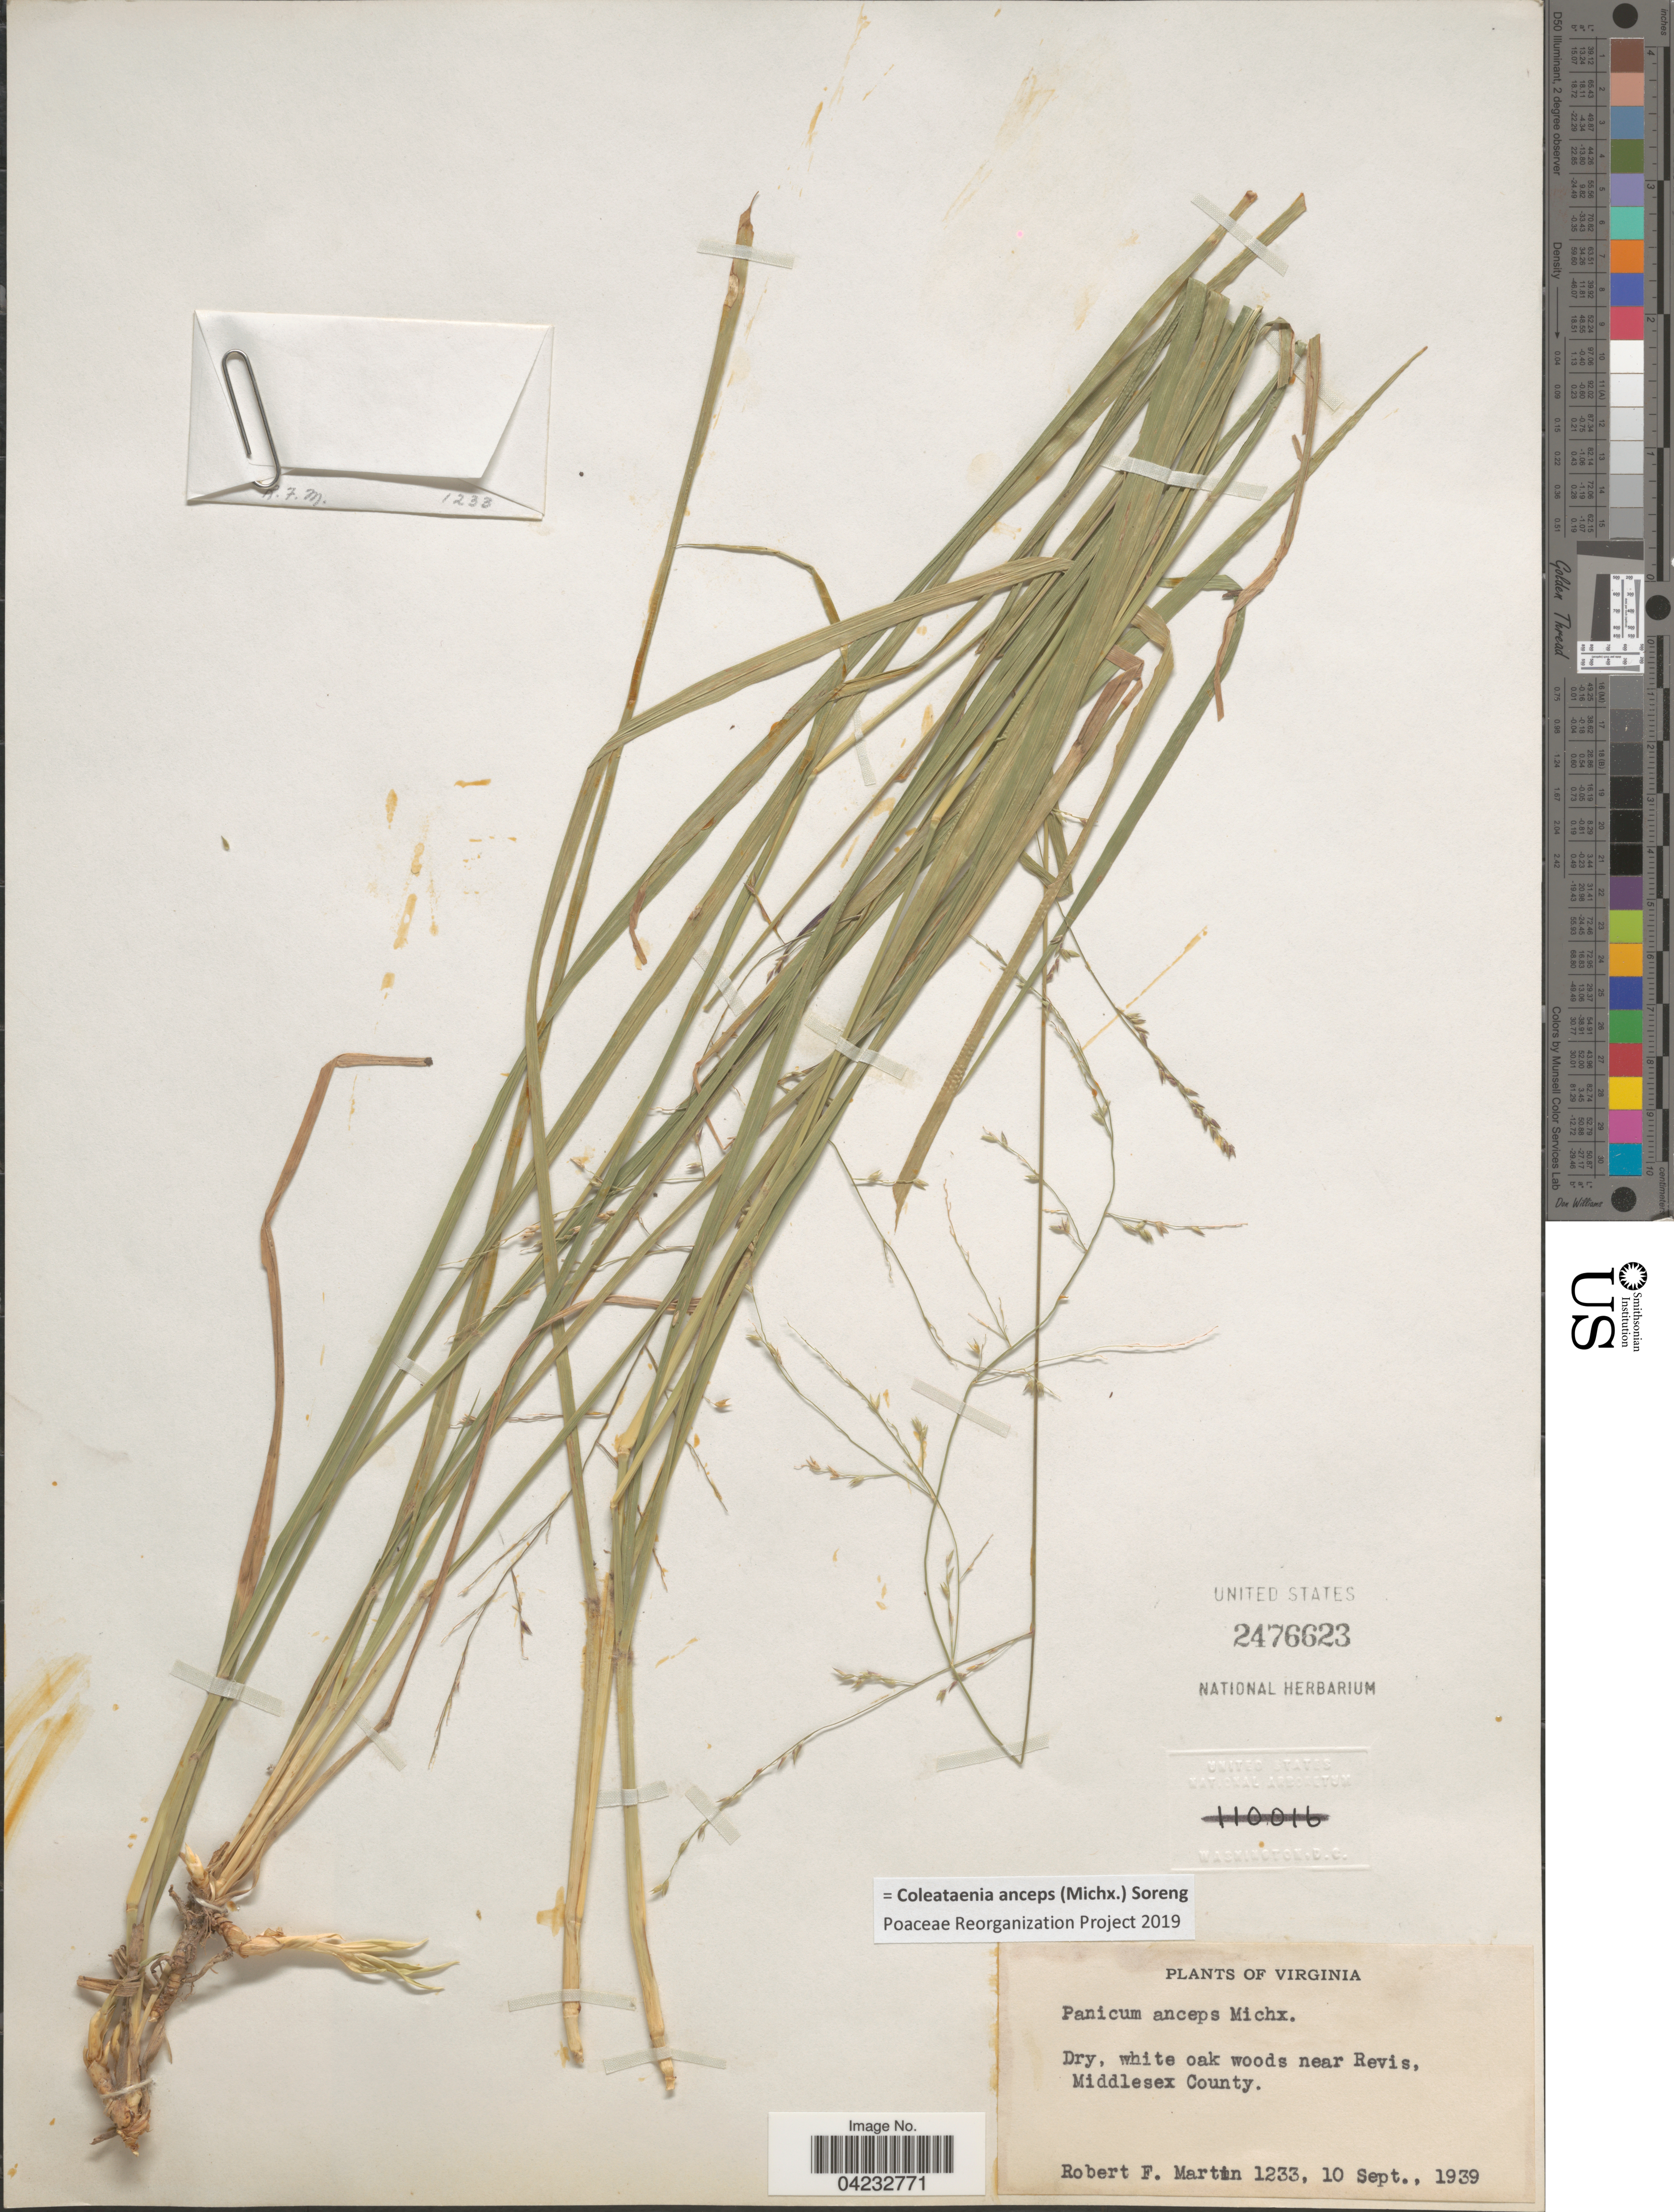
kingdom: Plantae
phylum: Tracheophyta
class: Liliopsida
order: Poales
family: Poaceae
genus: Coleataenia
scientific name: Coleataenia anceps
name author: (Michx.) Soreng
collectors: R. F. Martin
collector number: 1233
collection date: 1939-09-10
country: United States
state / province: Virginia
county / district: Middlesex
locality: Dry, white oak woods near Revis.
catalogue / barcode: US 2476623